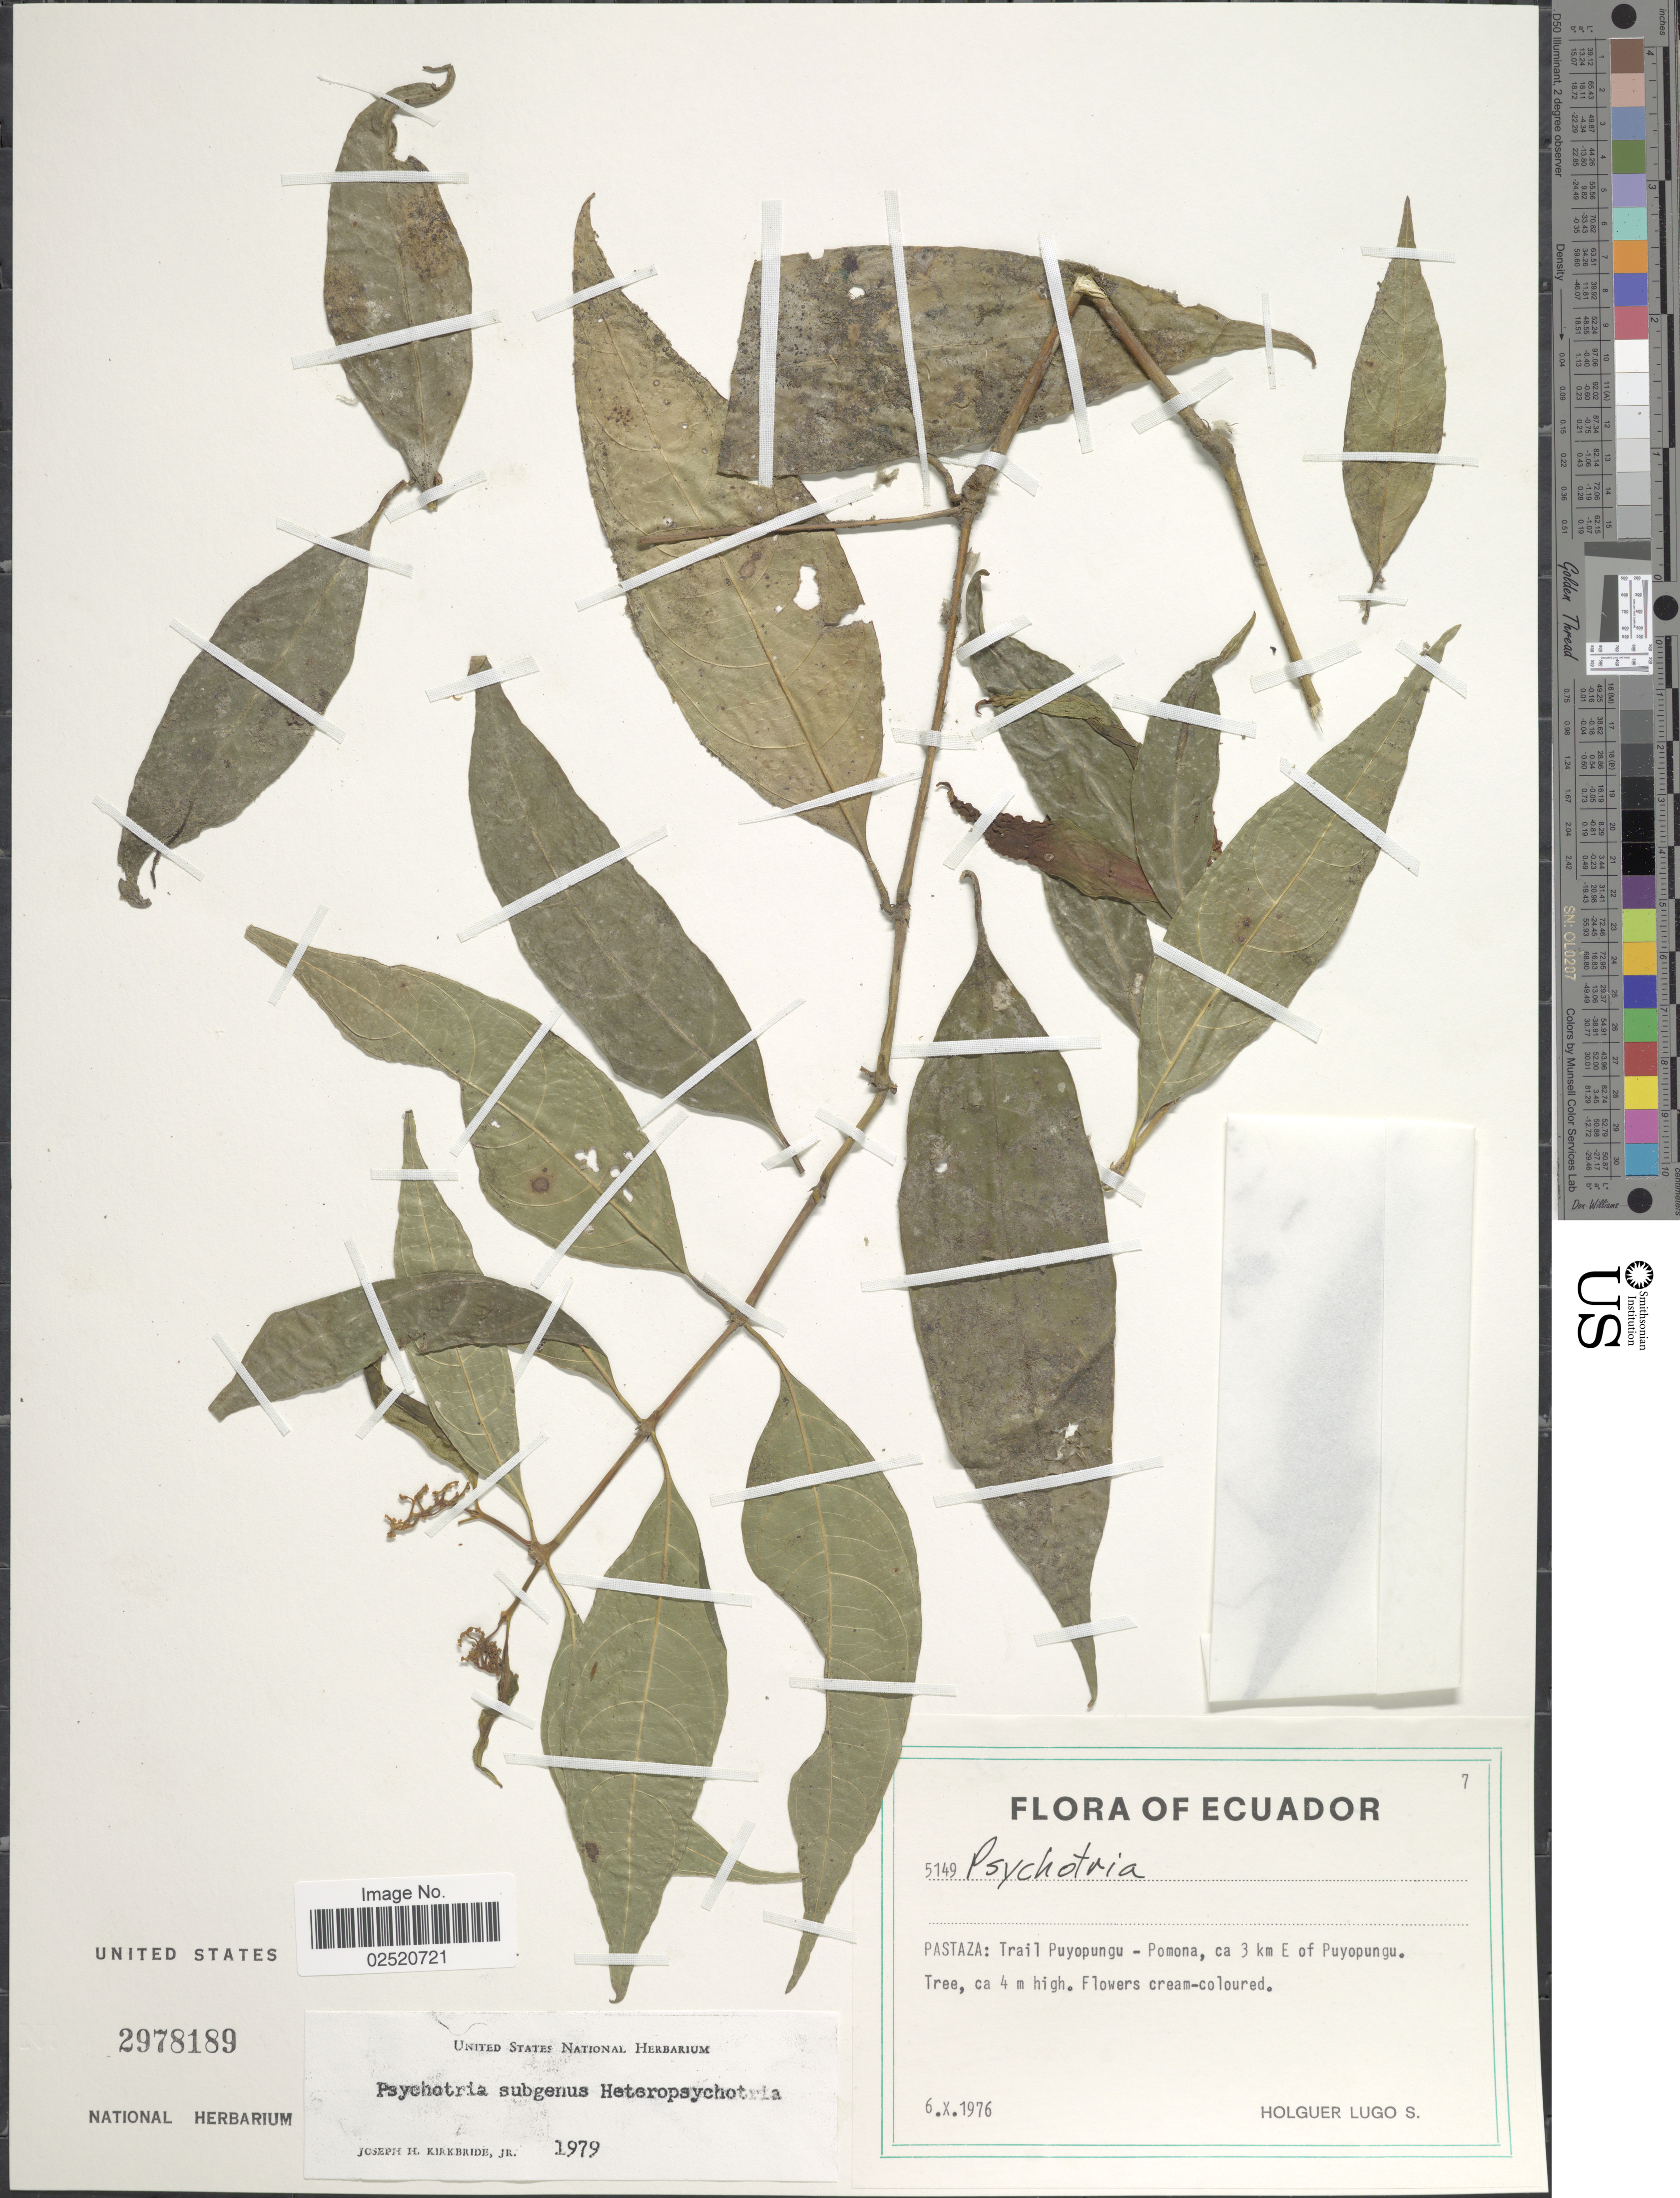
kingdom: Plantae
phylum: Tracheophyta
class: Magnoliopsida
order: Gentianales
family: Rubiaceae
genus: Psychotria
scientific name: Psychotria sp.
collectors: H. Lugo S.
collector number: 5149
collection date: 1976-10-06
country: Ecuador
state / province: Pastaza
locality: Trail Puyopungu - Pomona, ca 3 km E of Puyopungu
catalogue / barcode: US 2978189